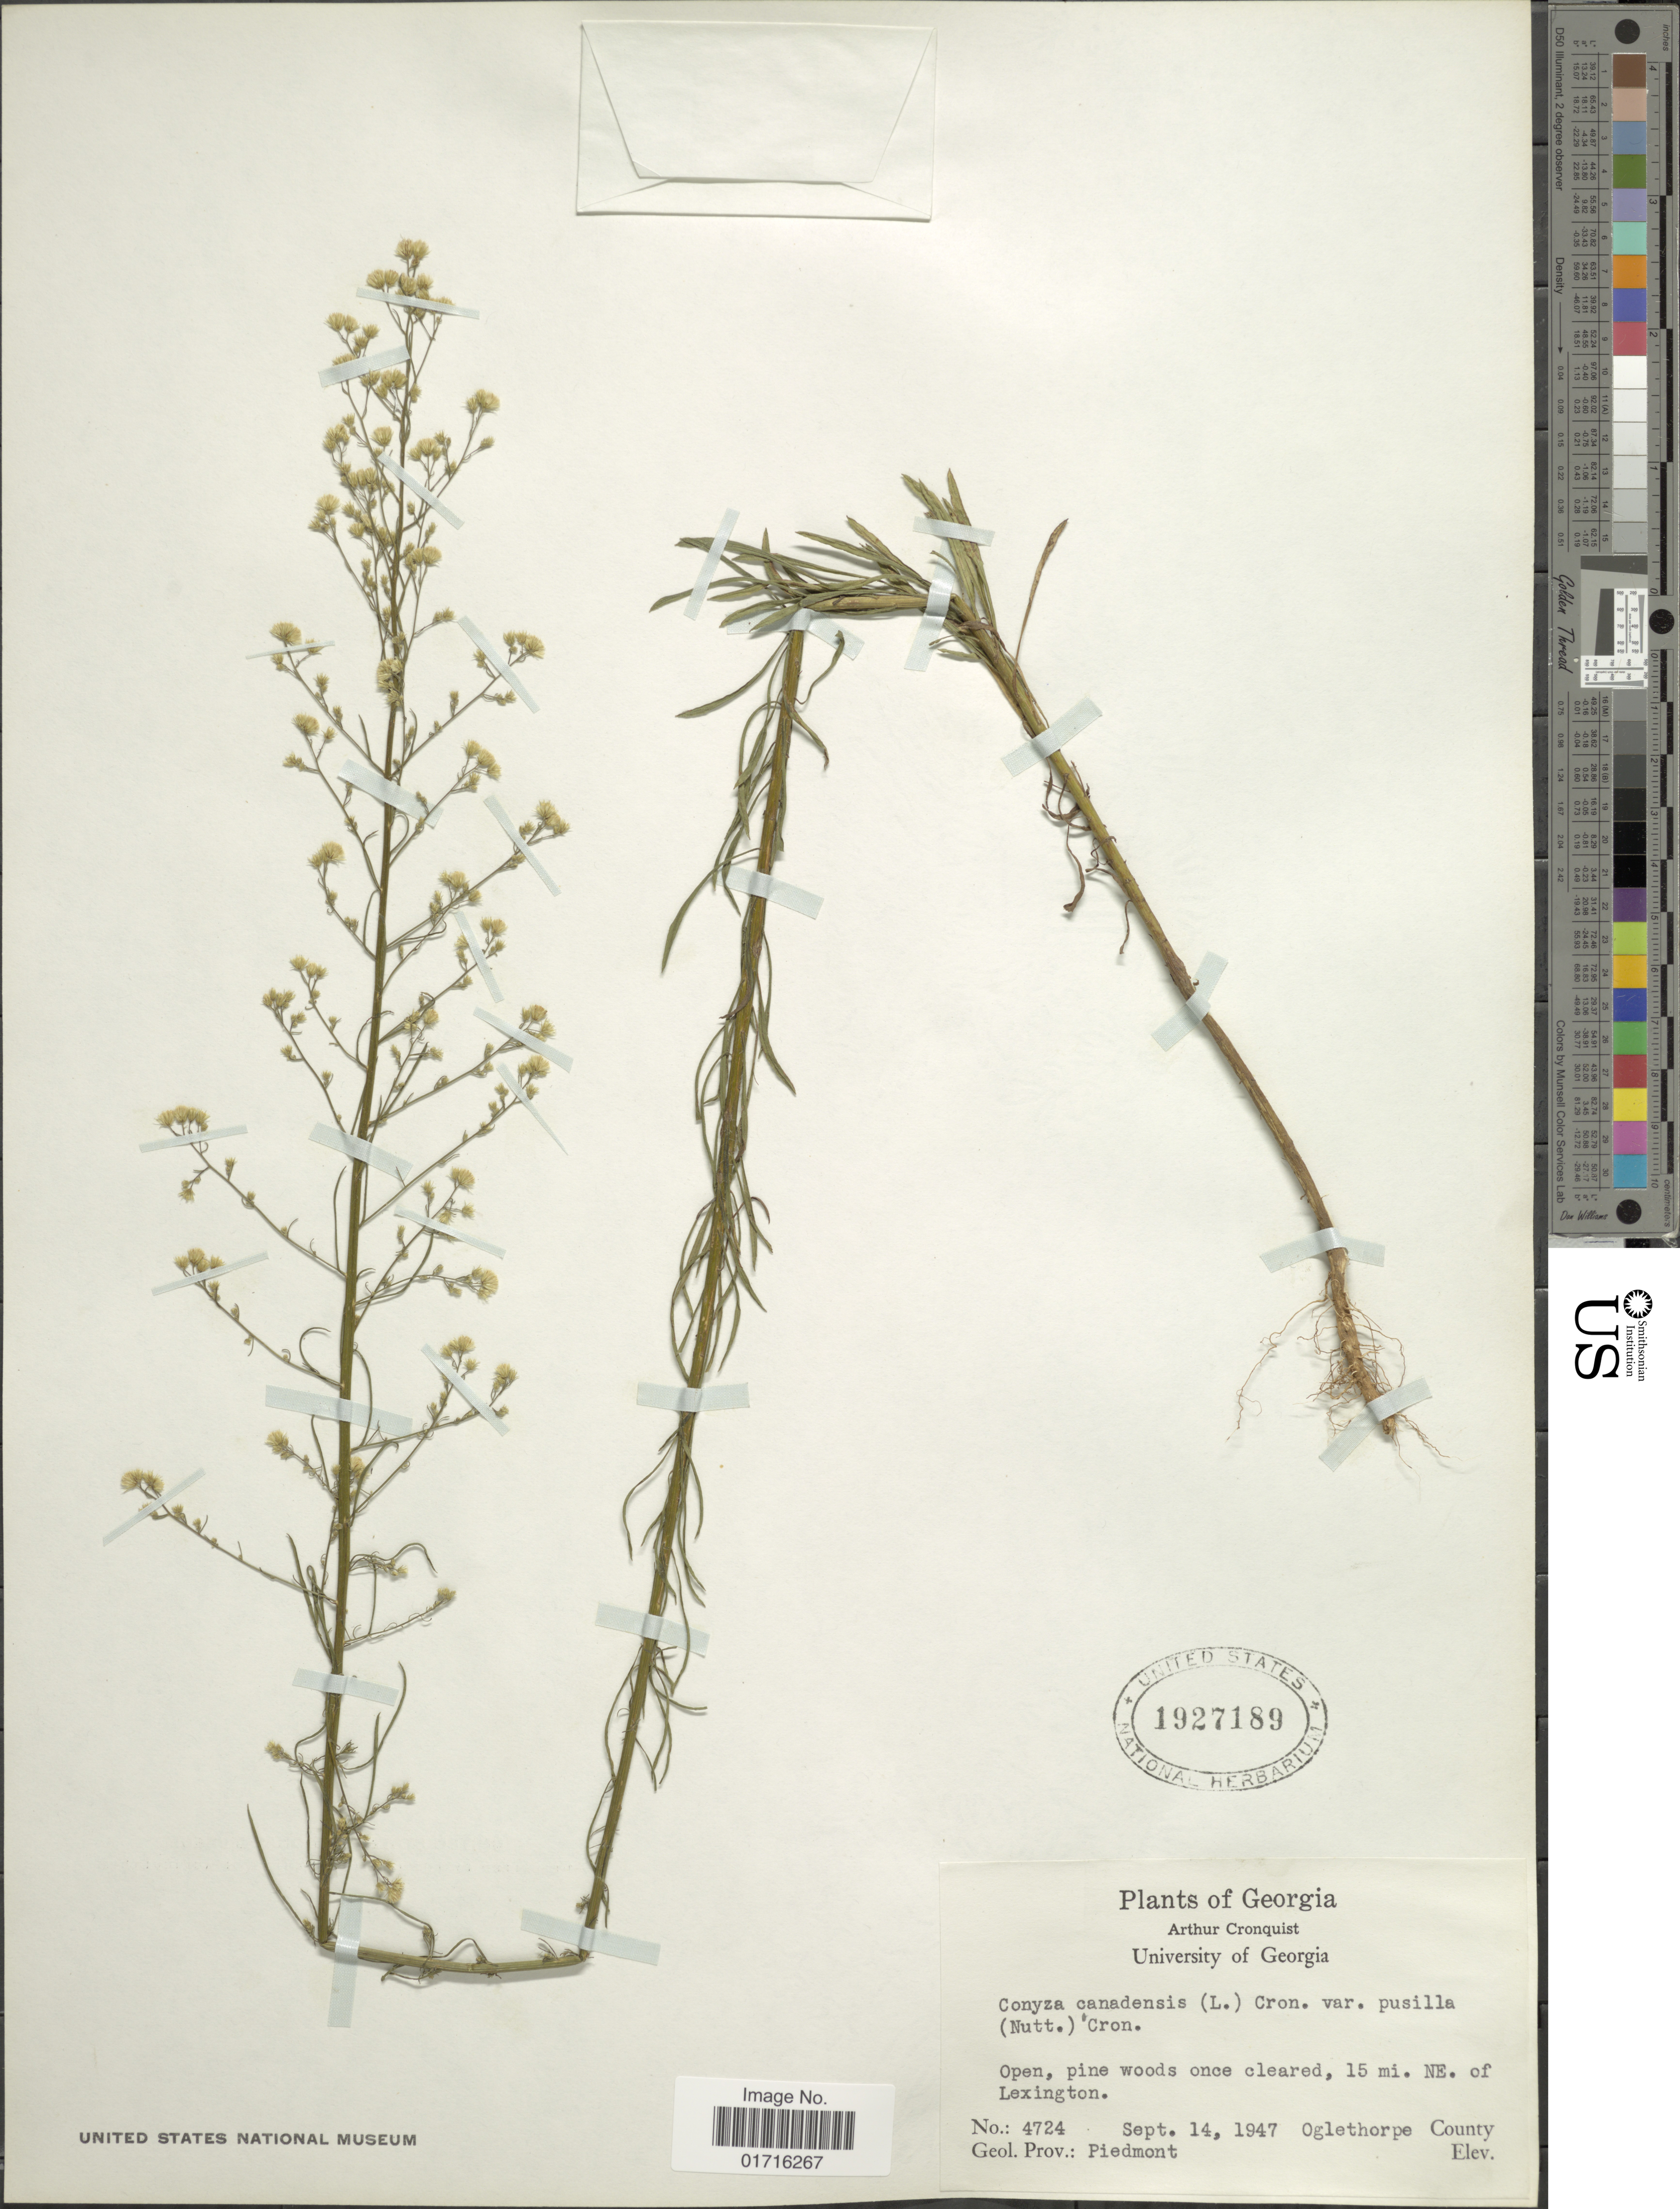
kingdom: Plantae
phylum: Tracheophyta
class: Magnoliopsida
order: Asterales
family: Asteraceae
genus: Conyza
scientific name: Conyza pusilla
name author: Houtt.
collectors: A. J. Cronquist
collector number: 2724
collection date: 1947-09-14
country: United States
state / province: Georgia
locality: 15 mi. NE. of Lexington, Oglethorpe County, Geol. Prov.: Piedmont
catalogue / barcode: US 1927189